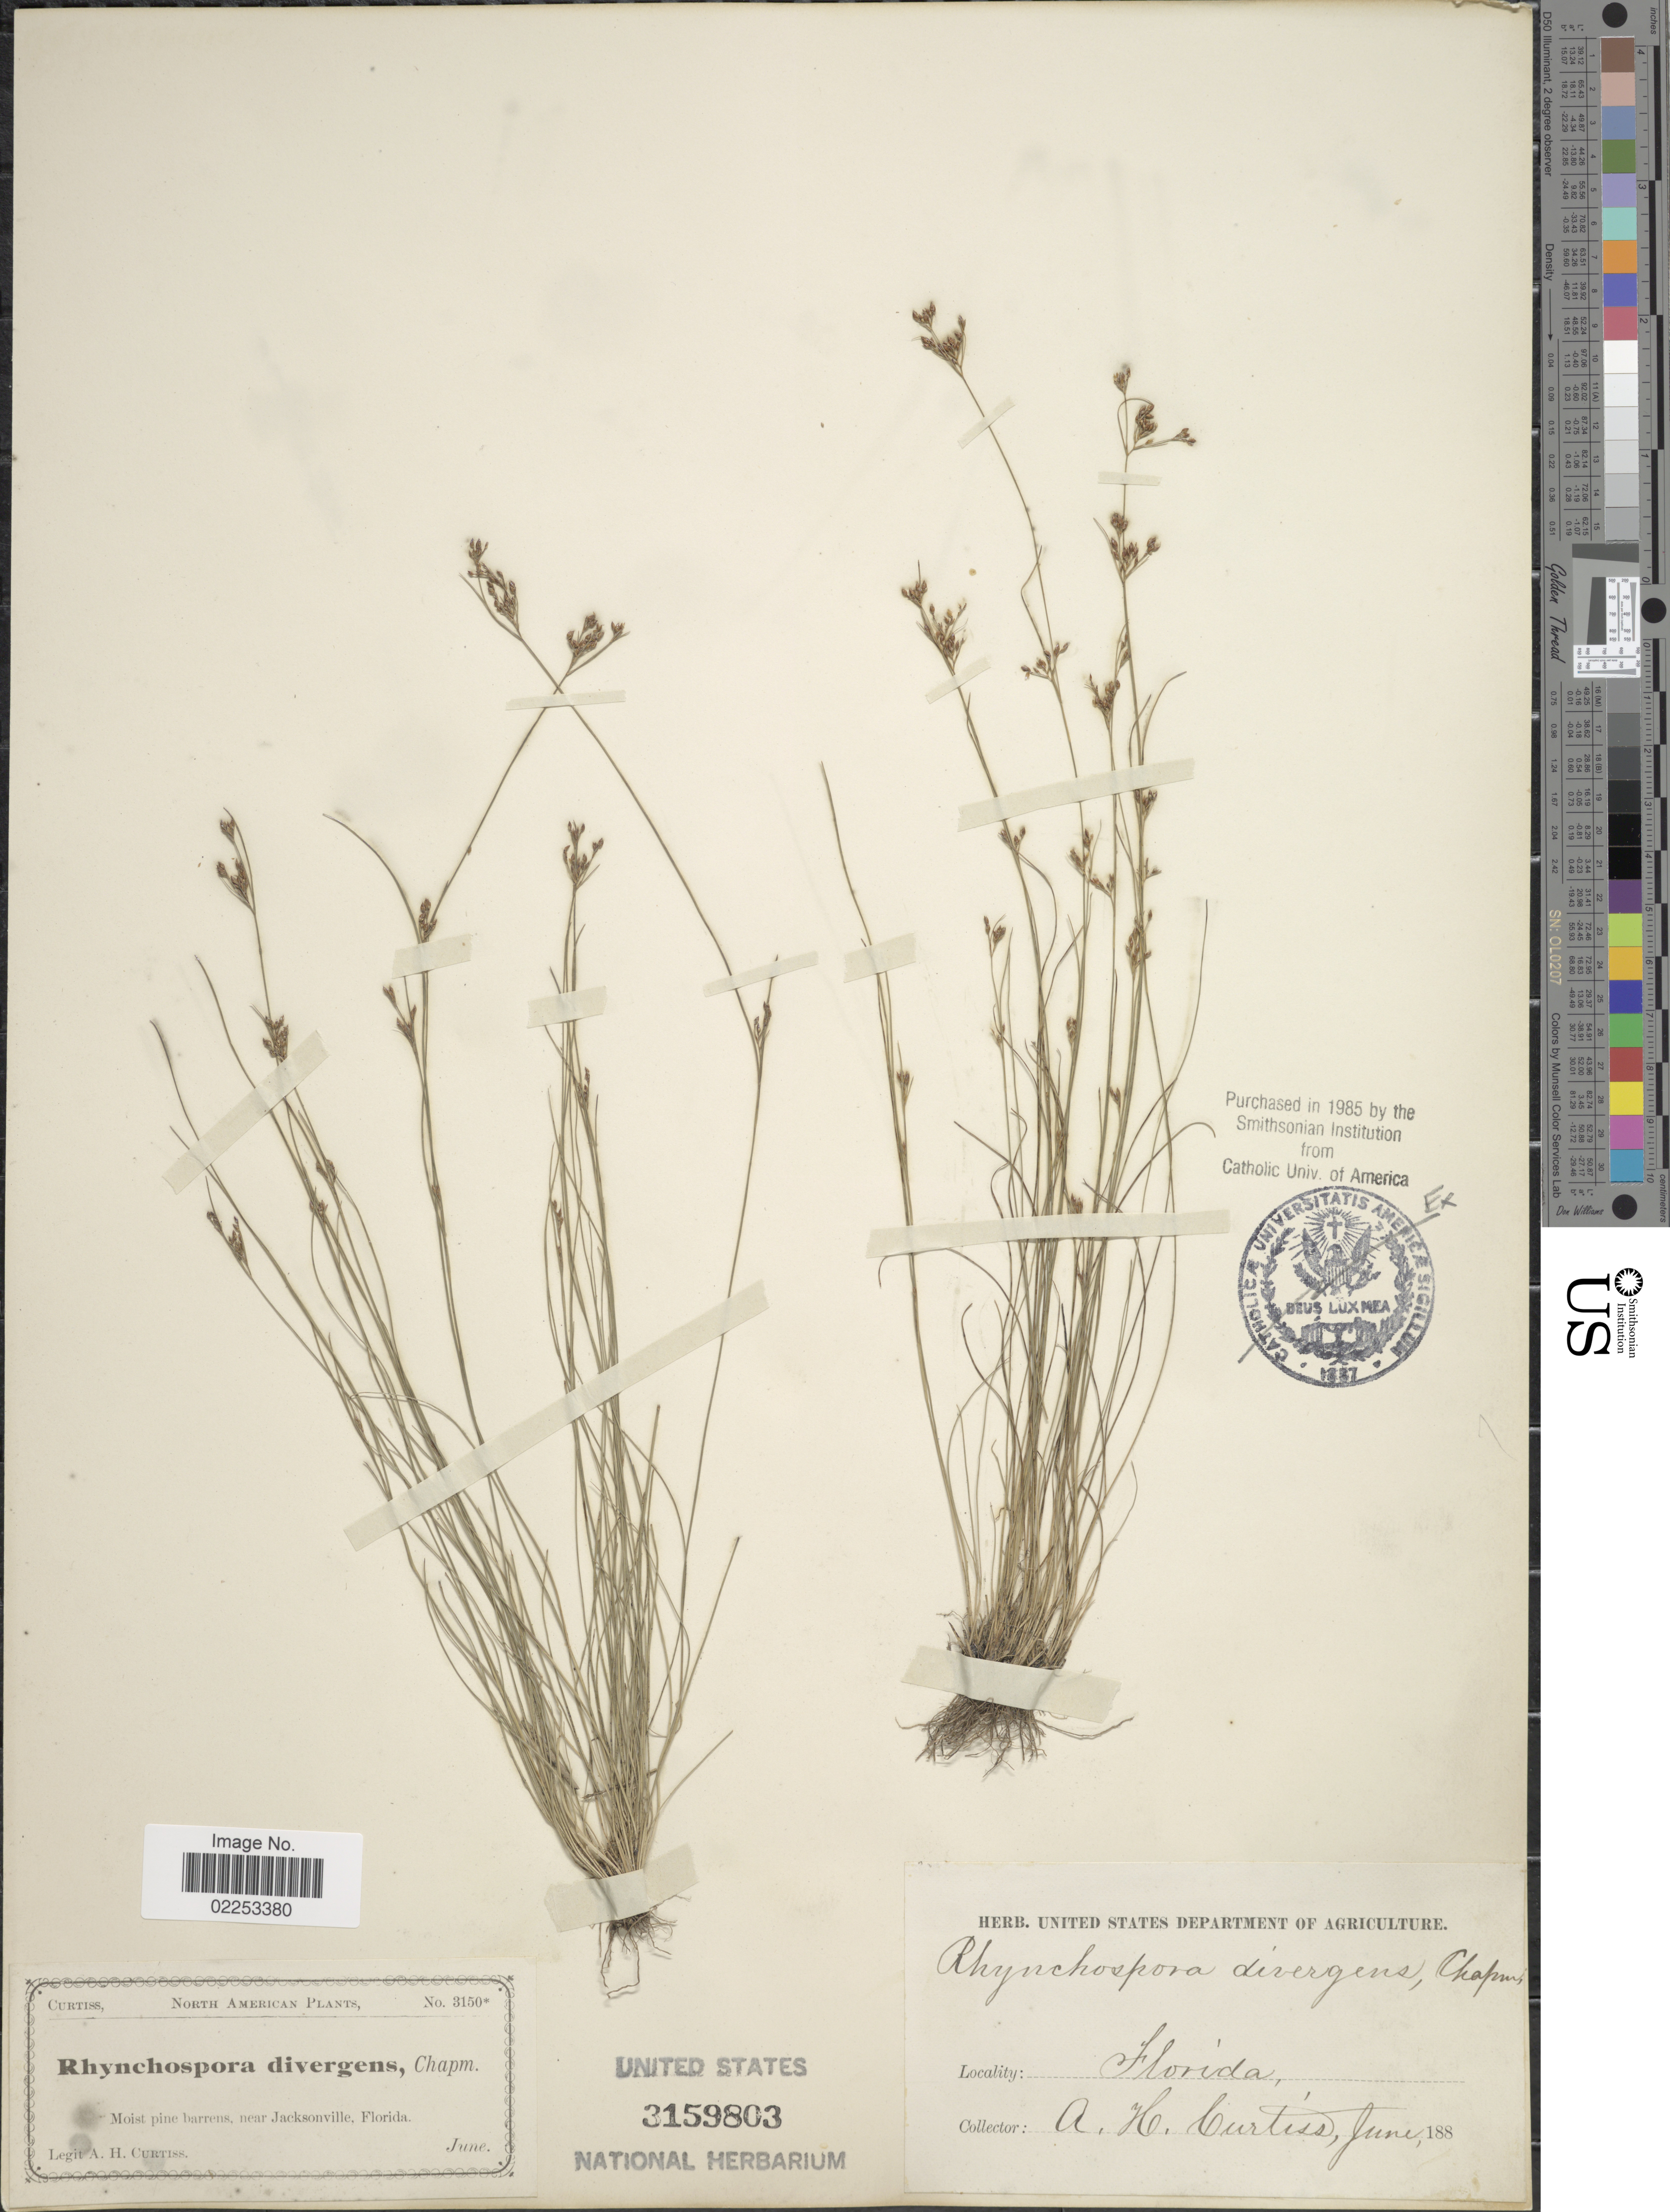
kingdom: Plantae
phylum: Tracheophyta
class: Liliopsida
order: Poales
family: Cyperaceae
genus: Rhynchospora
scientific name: Rhynchospora divergens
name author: Chapm. ex M.A. Curtis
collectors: A. H. Curtiss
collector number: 3150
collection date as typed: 188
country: United States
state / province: Florida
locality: Moist pine barrens, near Jacksonville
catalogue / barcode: US 3159803